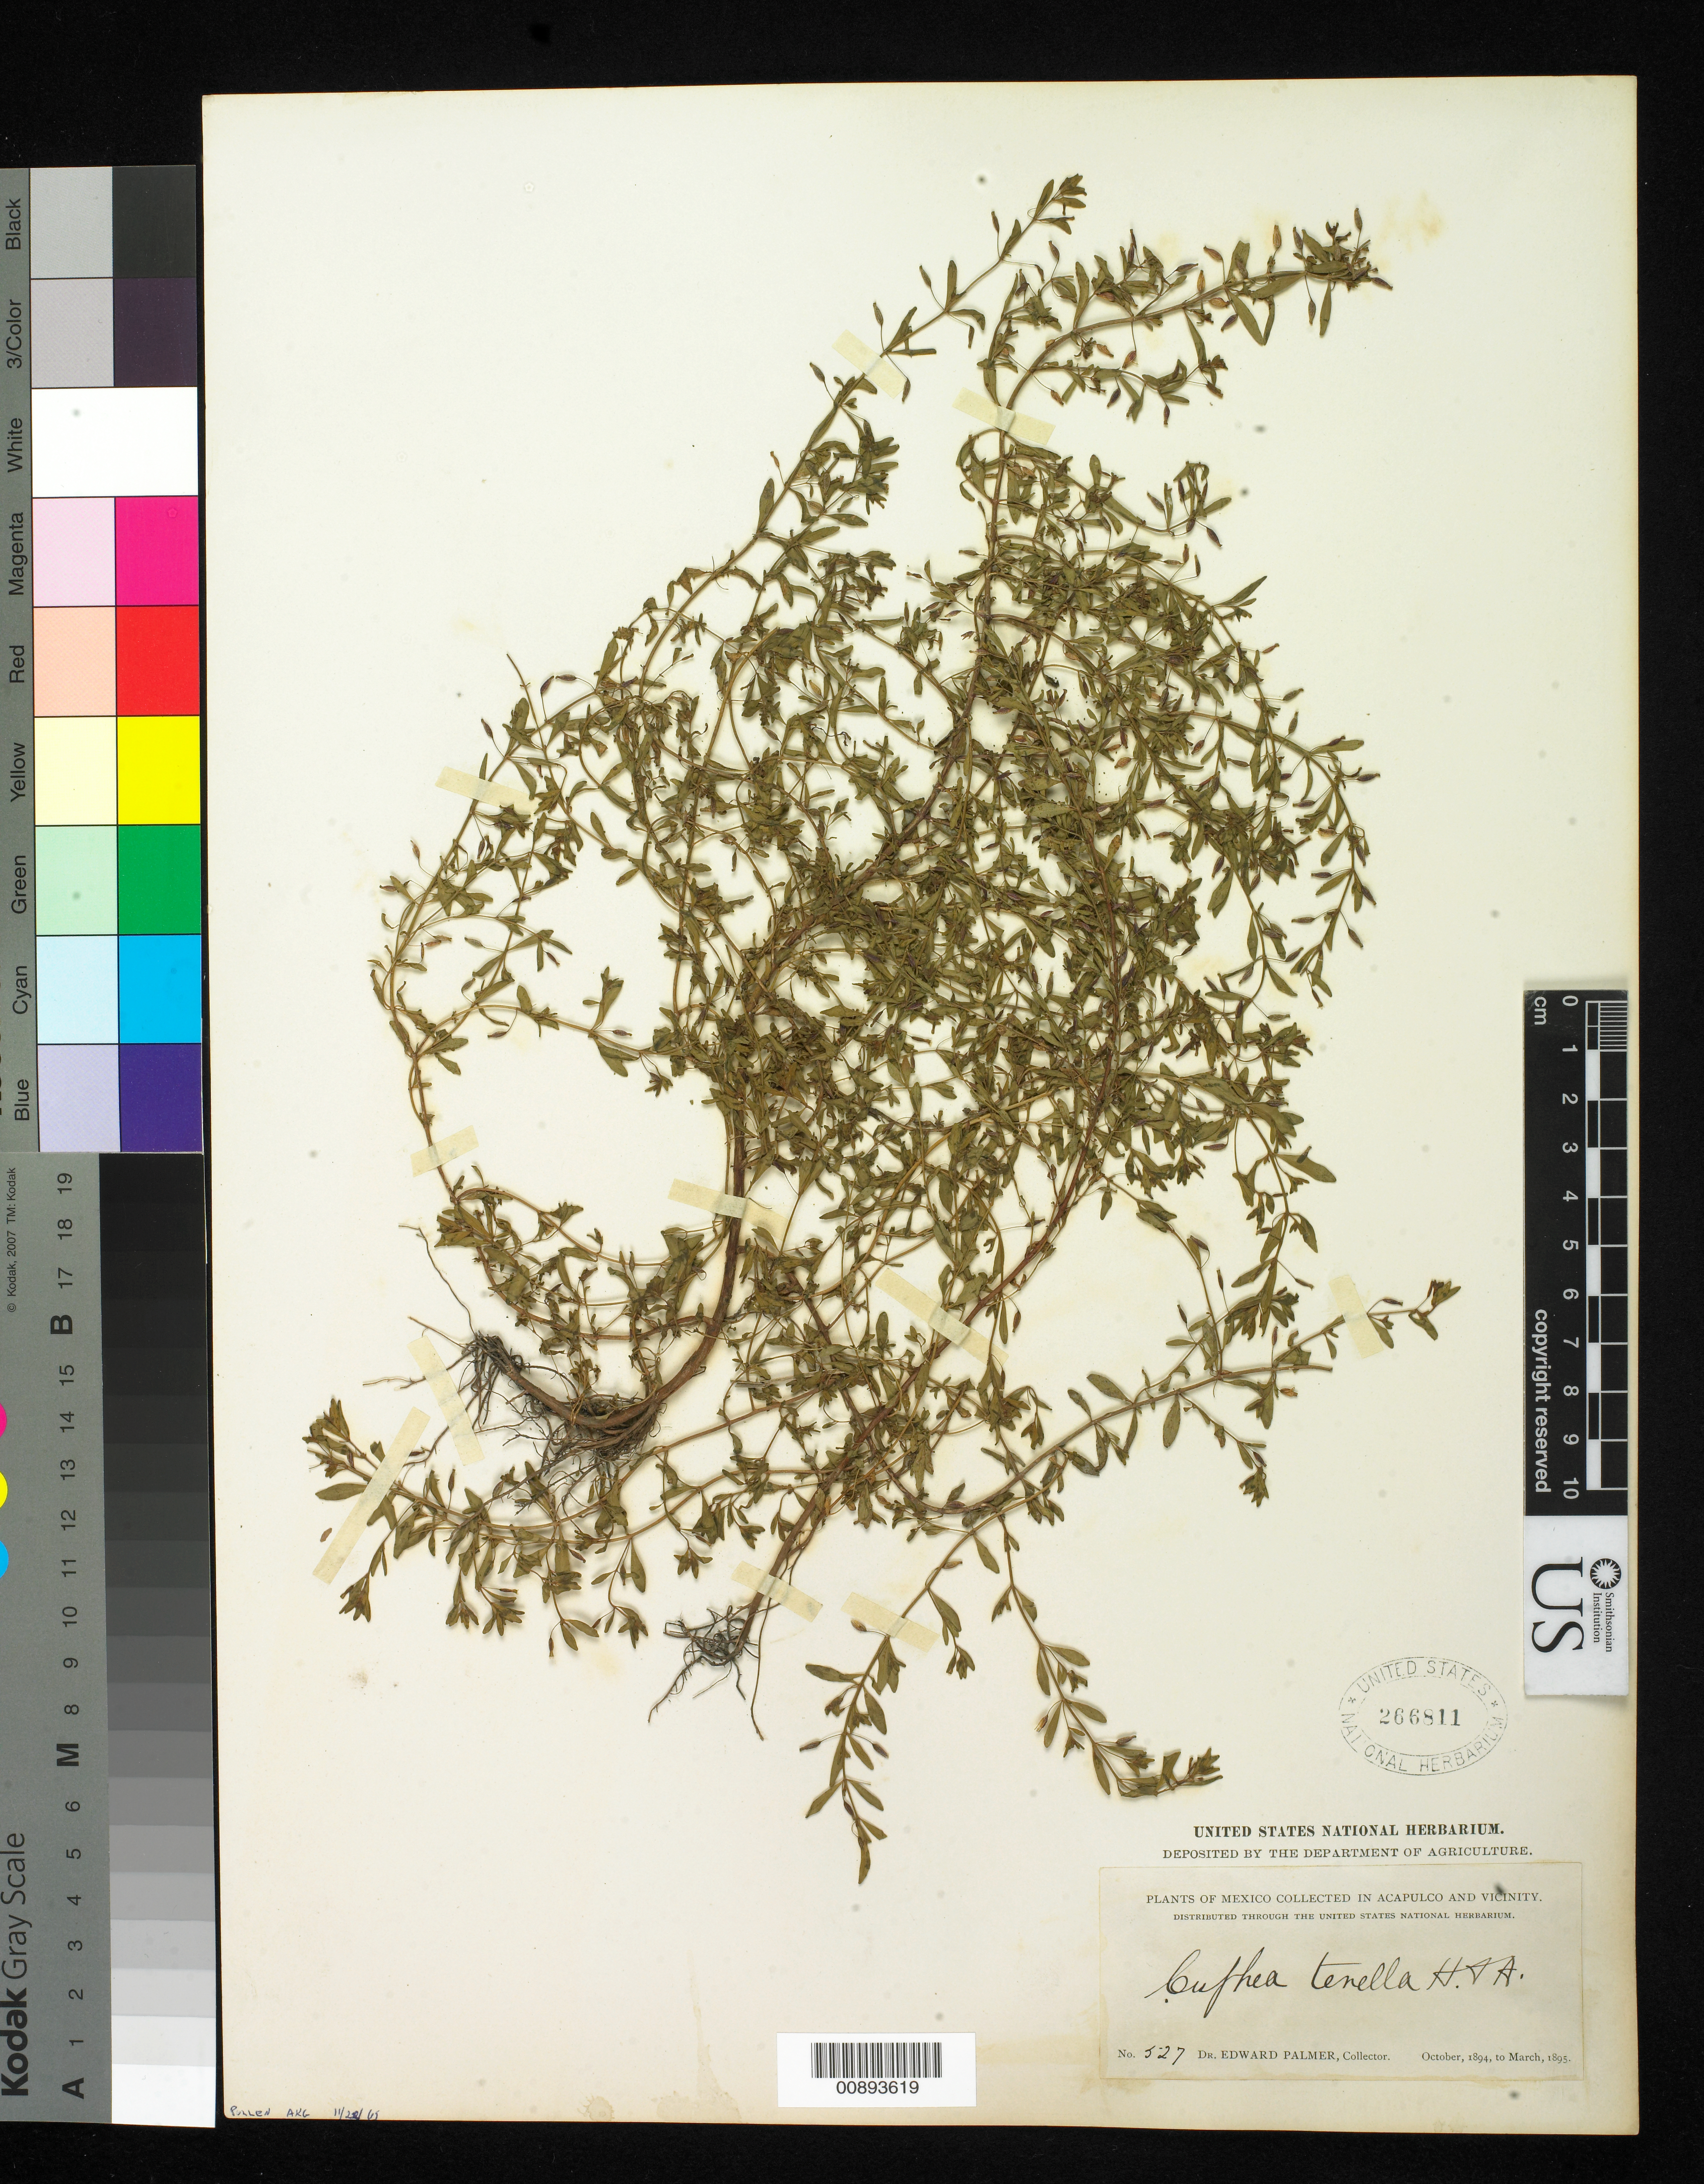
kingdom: Plantae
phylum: Tracheophyta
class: Magnoliopsida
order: Myrtales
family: Lythraceae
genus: Cuphea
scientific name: Cuphea tenella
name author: Hook. & Arn.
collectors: E. Palmer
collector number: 527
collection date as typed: Oct 1894 to -- Mar 1895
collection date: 1894-10/1895-03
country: Mexico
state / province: Guerrero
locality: Acapulco, Guerrero and vicinity.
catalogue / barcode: US 266811